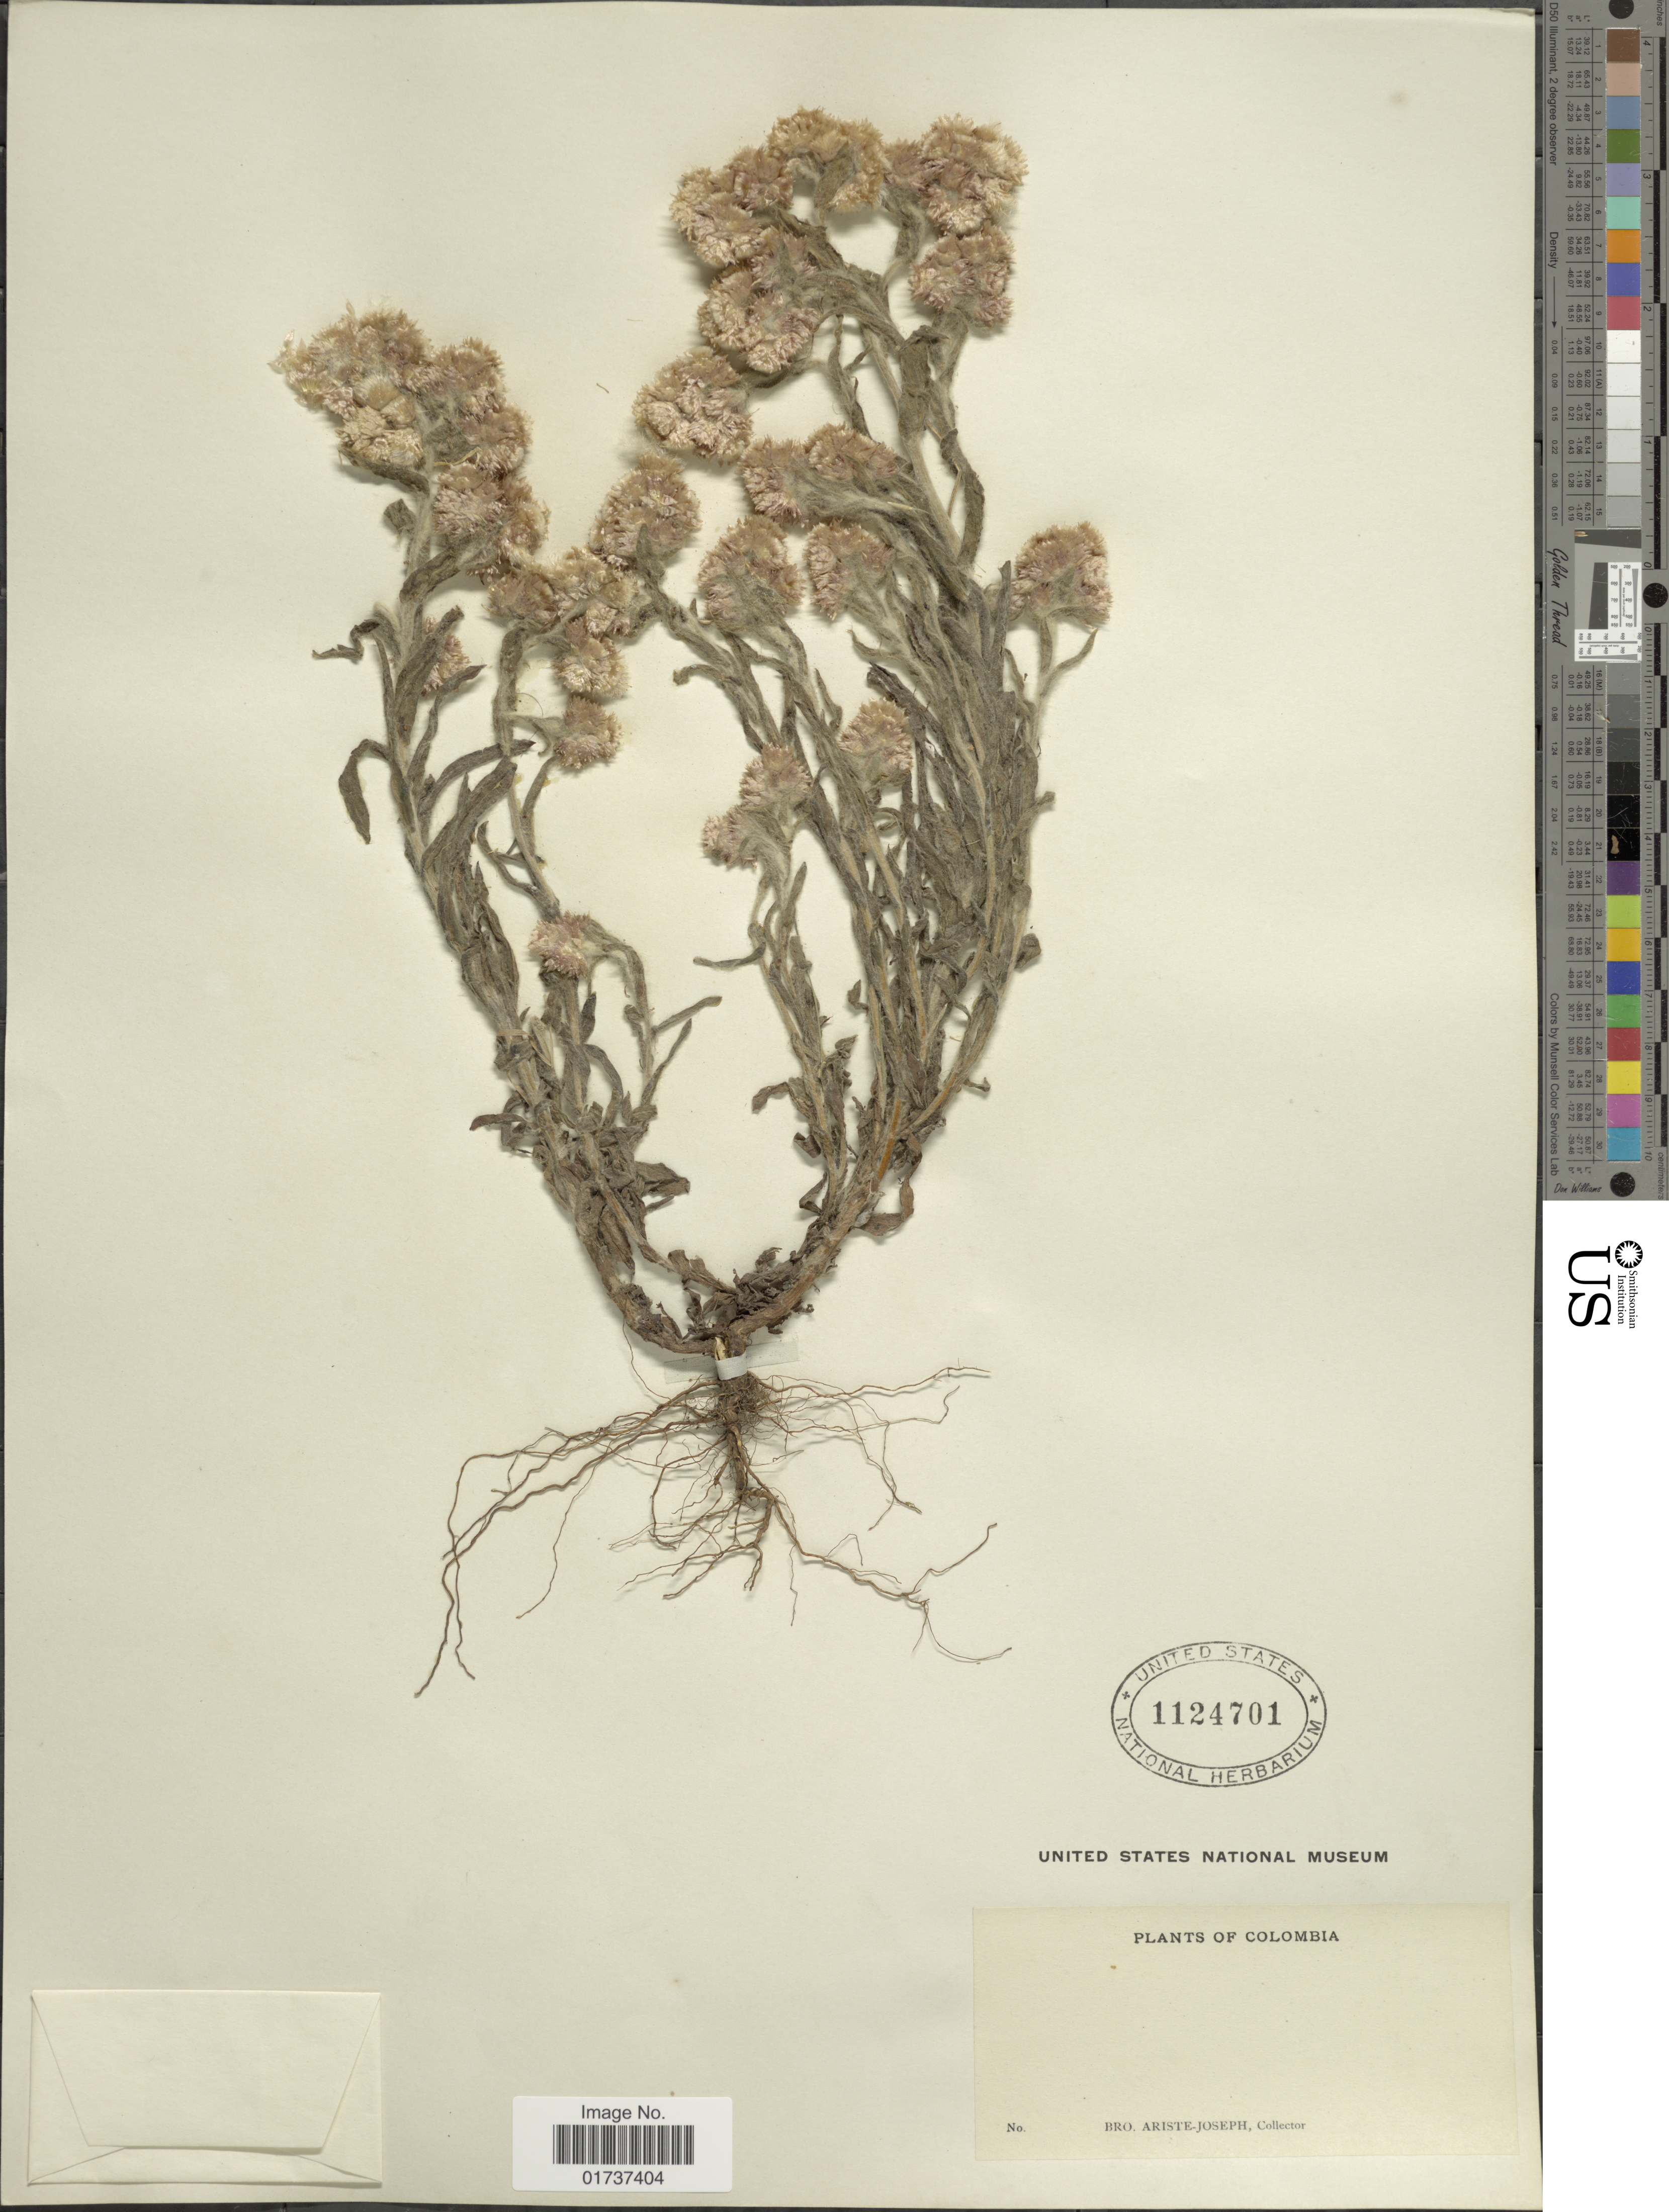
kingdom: Plantae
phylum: Tracheophyta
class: Magnoliopsida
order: Asterales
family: Asteraceae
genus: Gnaphalium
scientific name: Gnaphalium sp.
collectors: Bro. Ariste-Joseph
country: Colombia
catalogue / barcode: US 1124701